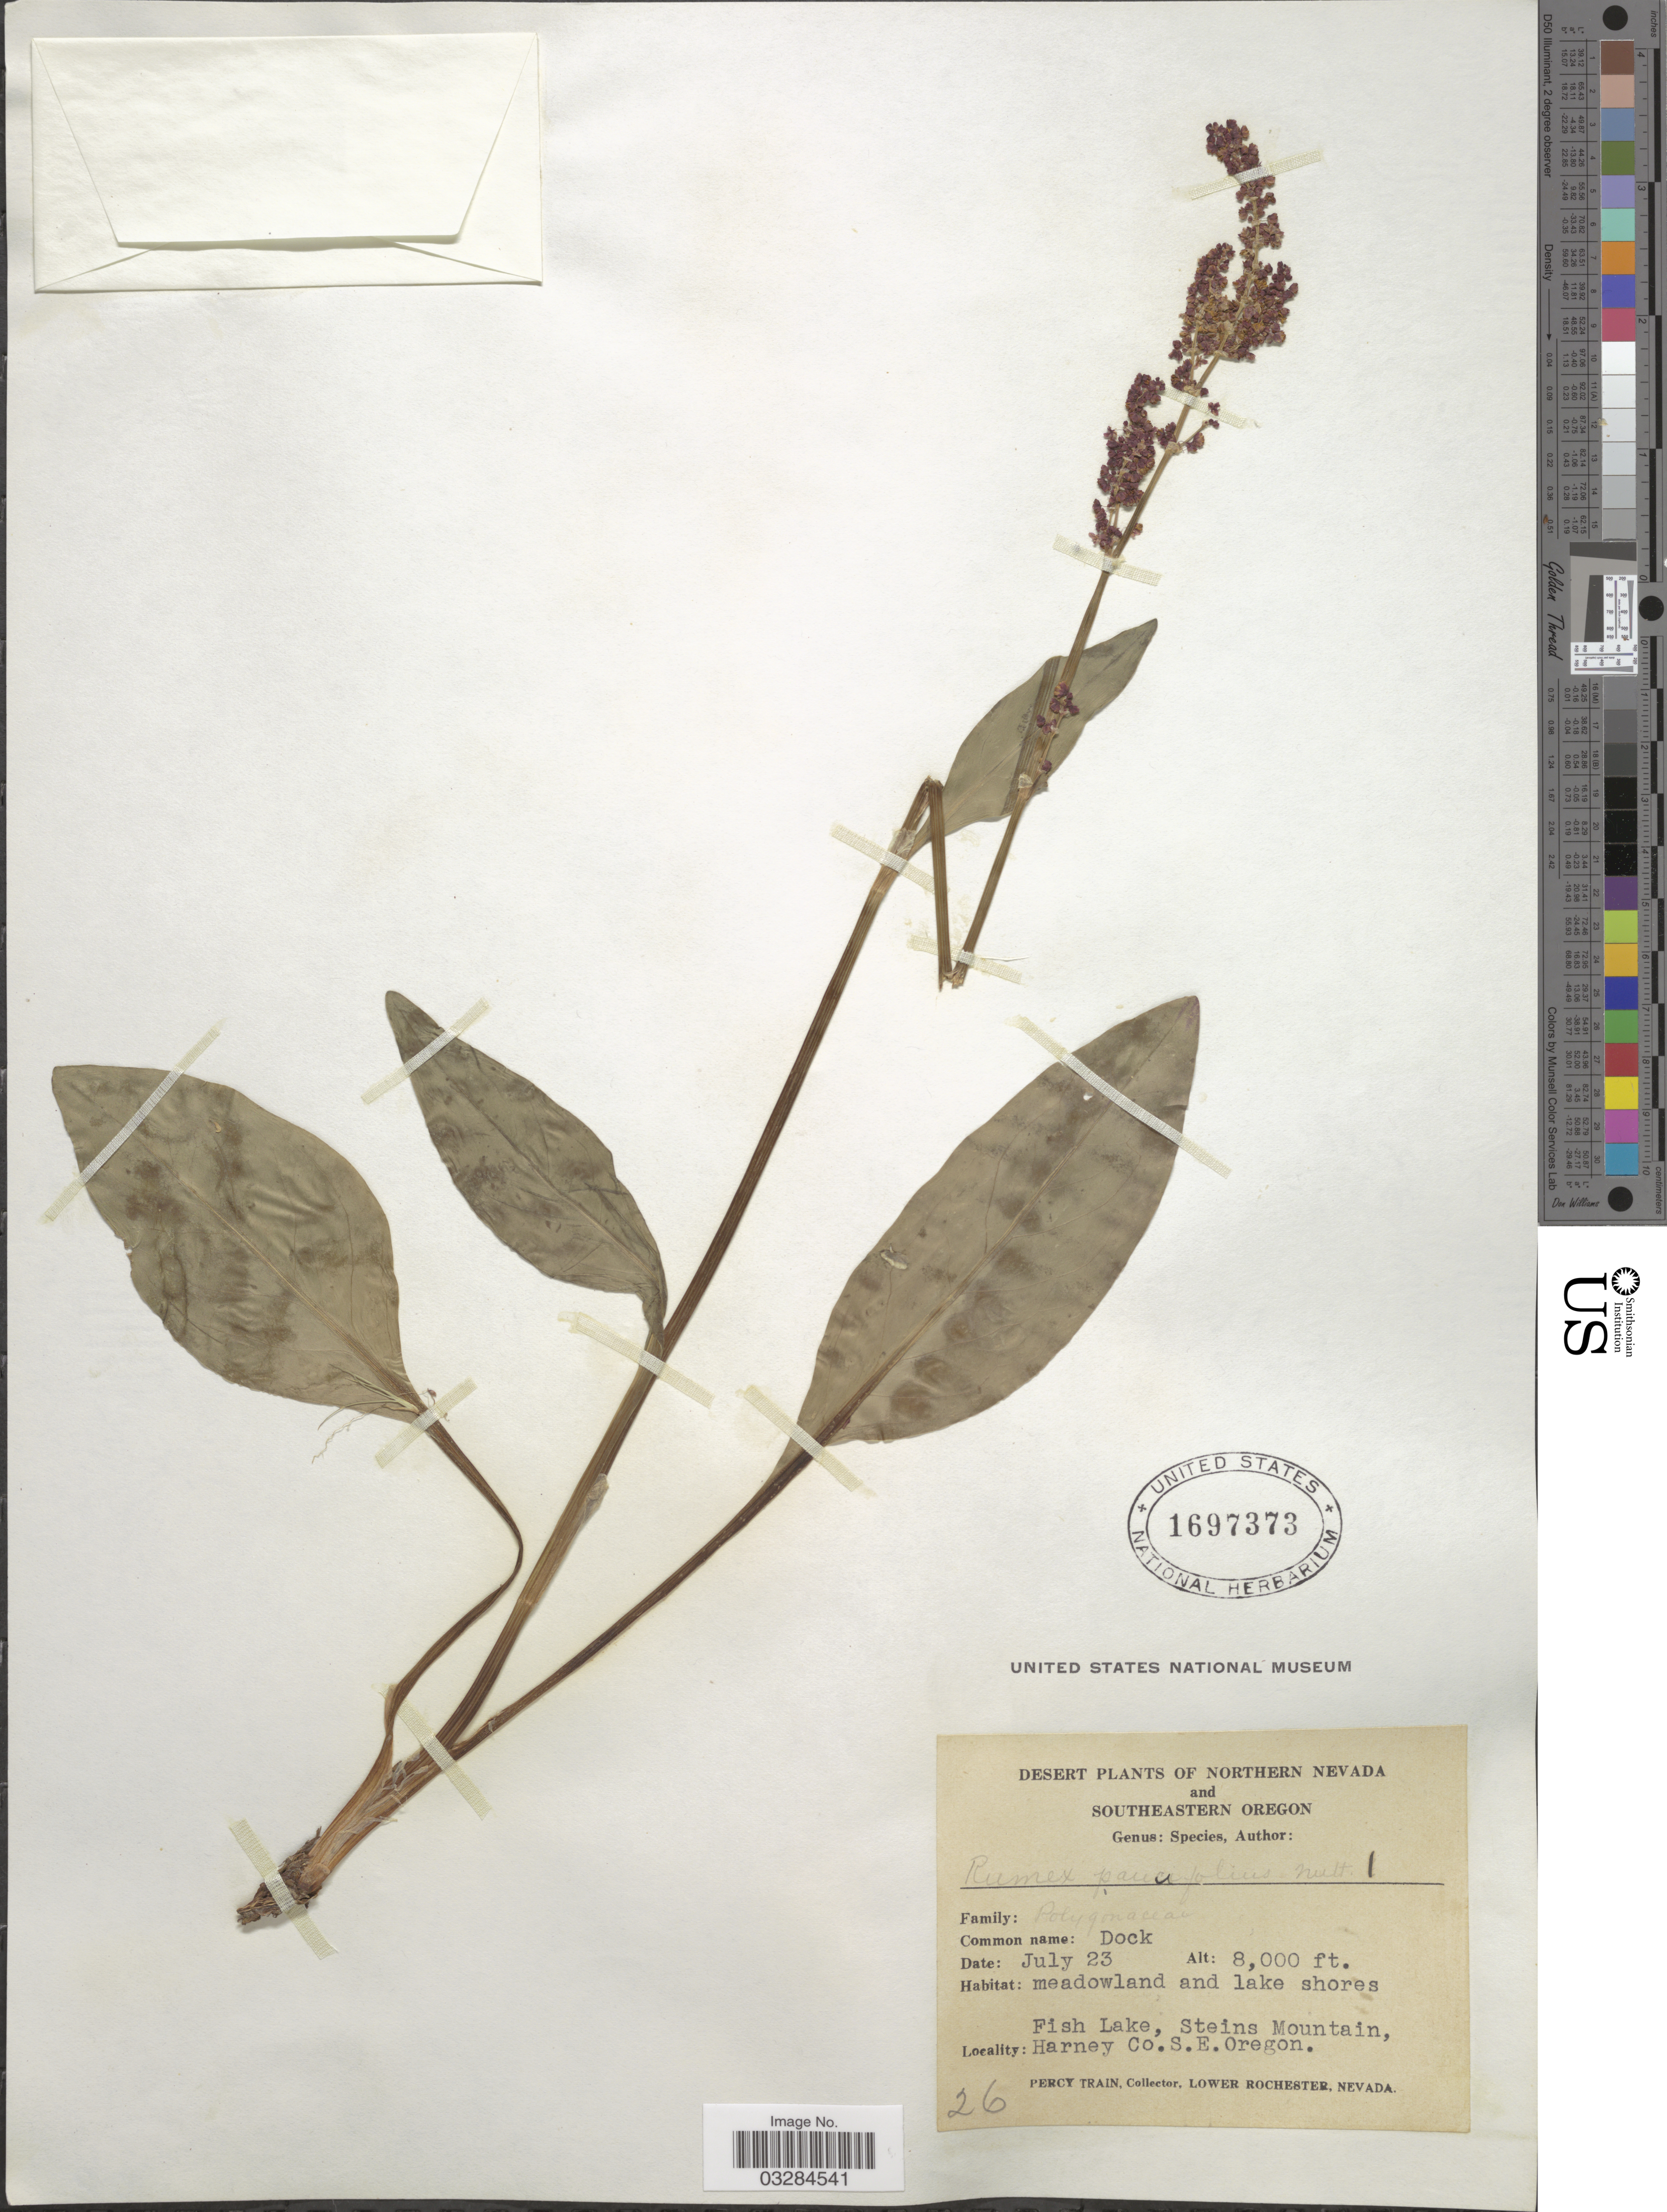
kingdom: Plantae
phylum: Tracheophyta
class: Magnoliopsida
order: Caryophyllales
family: Polygonaceae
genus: Rumex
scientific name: Rumex paucifolius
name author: Nutt.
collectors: P. Train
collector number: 26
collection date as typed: Transcribed d/m/y: /7/23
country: United States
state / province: Oregon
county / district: Harney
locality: Southeastern Oregon, Fish Lake, Steins Mountain, Harney Co.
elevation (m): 2438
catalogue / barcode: US 1697373